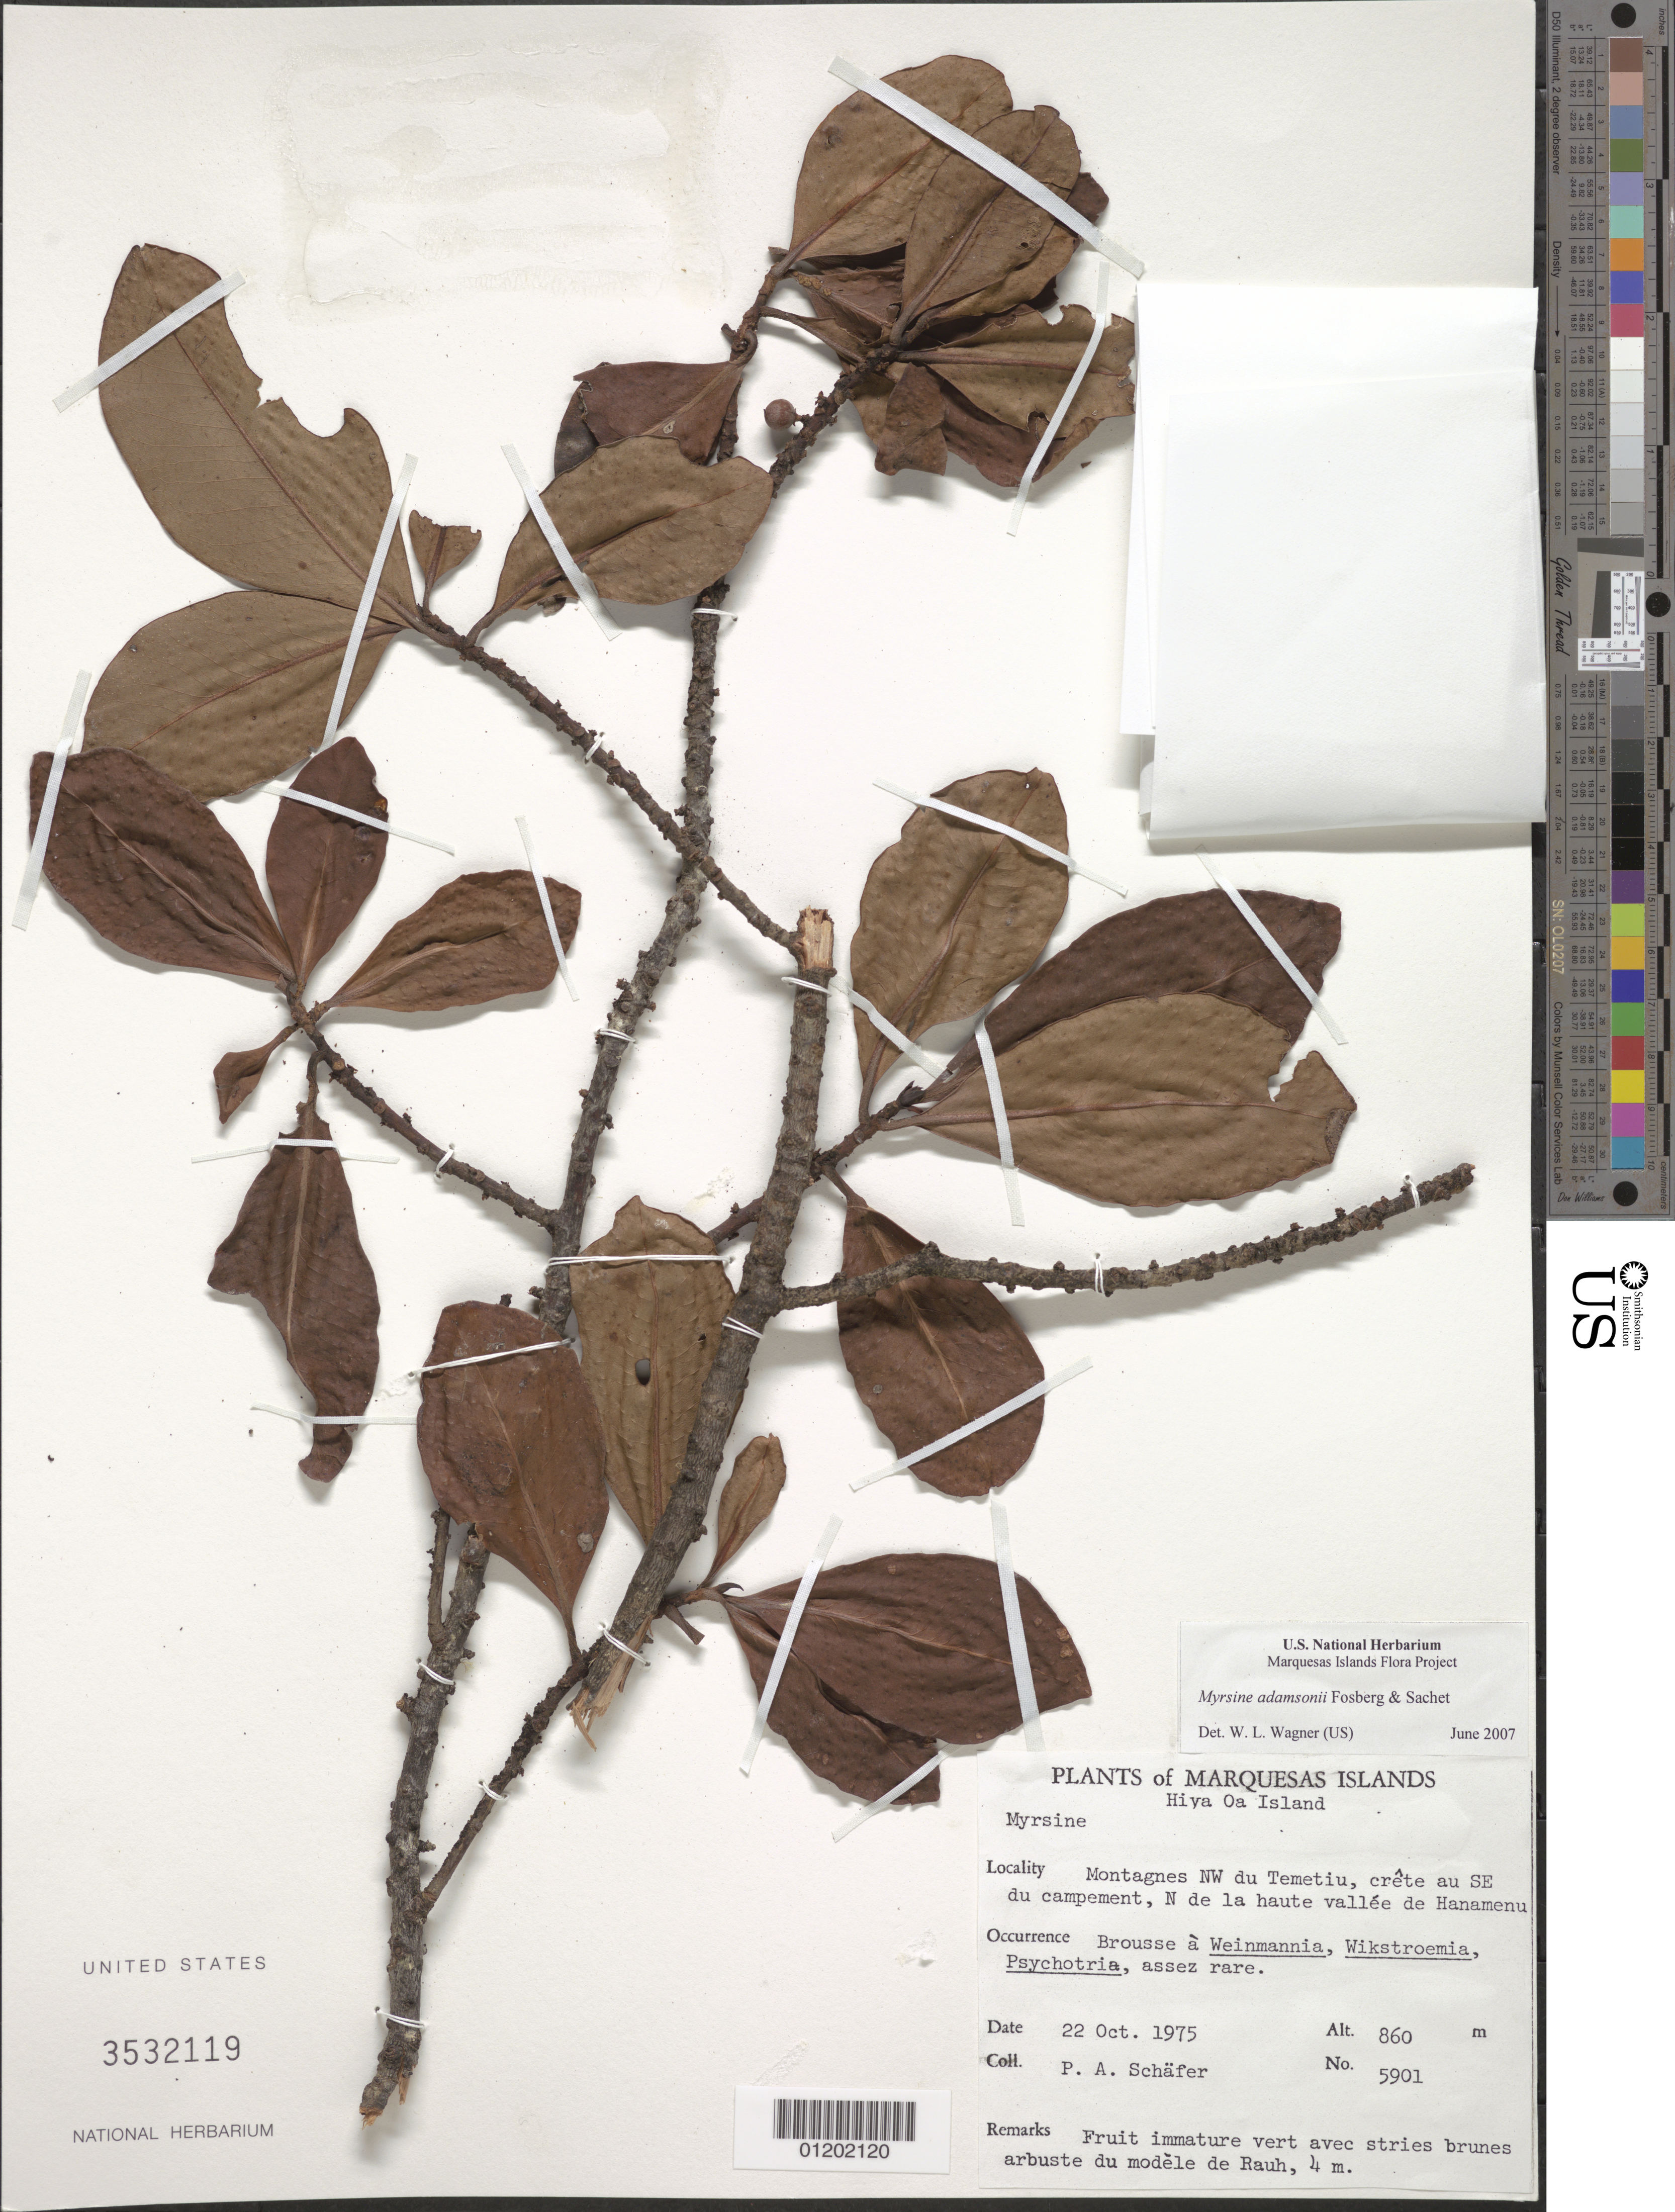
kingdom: Plantae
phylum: Tracheophyta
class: Magnoliopsida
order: Ericales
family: Primulaceae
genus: Myrsine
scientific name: Myrsine adamsonii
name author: Fosberg & Sachet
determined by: Wagner, W. L., (BOT), Smithsonian Institution - National Museum of Natural History (UNITED STATES)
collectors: P. A. Schäfer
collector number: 5901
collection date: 1975-10-22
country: French Polynesia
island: Hiva Oa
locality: Montagnes NW du Temetiu, crête au SE du campement, N de la haute vallée de Hanamenu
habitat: Brousse à Weinmannia, Wikstroemia, Psychotria; assez rare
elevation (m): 860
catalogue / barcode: US 3532119